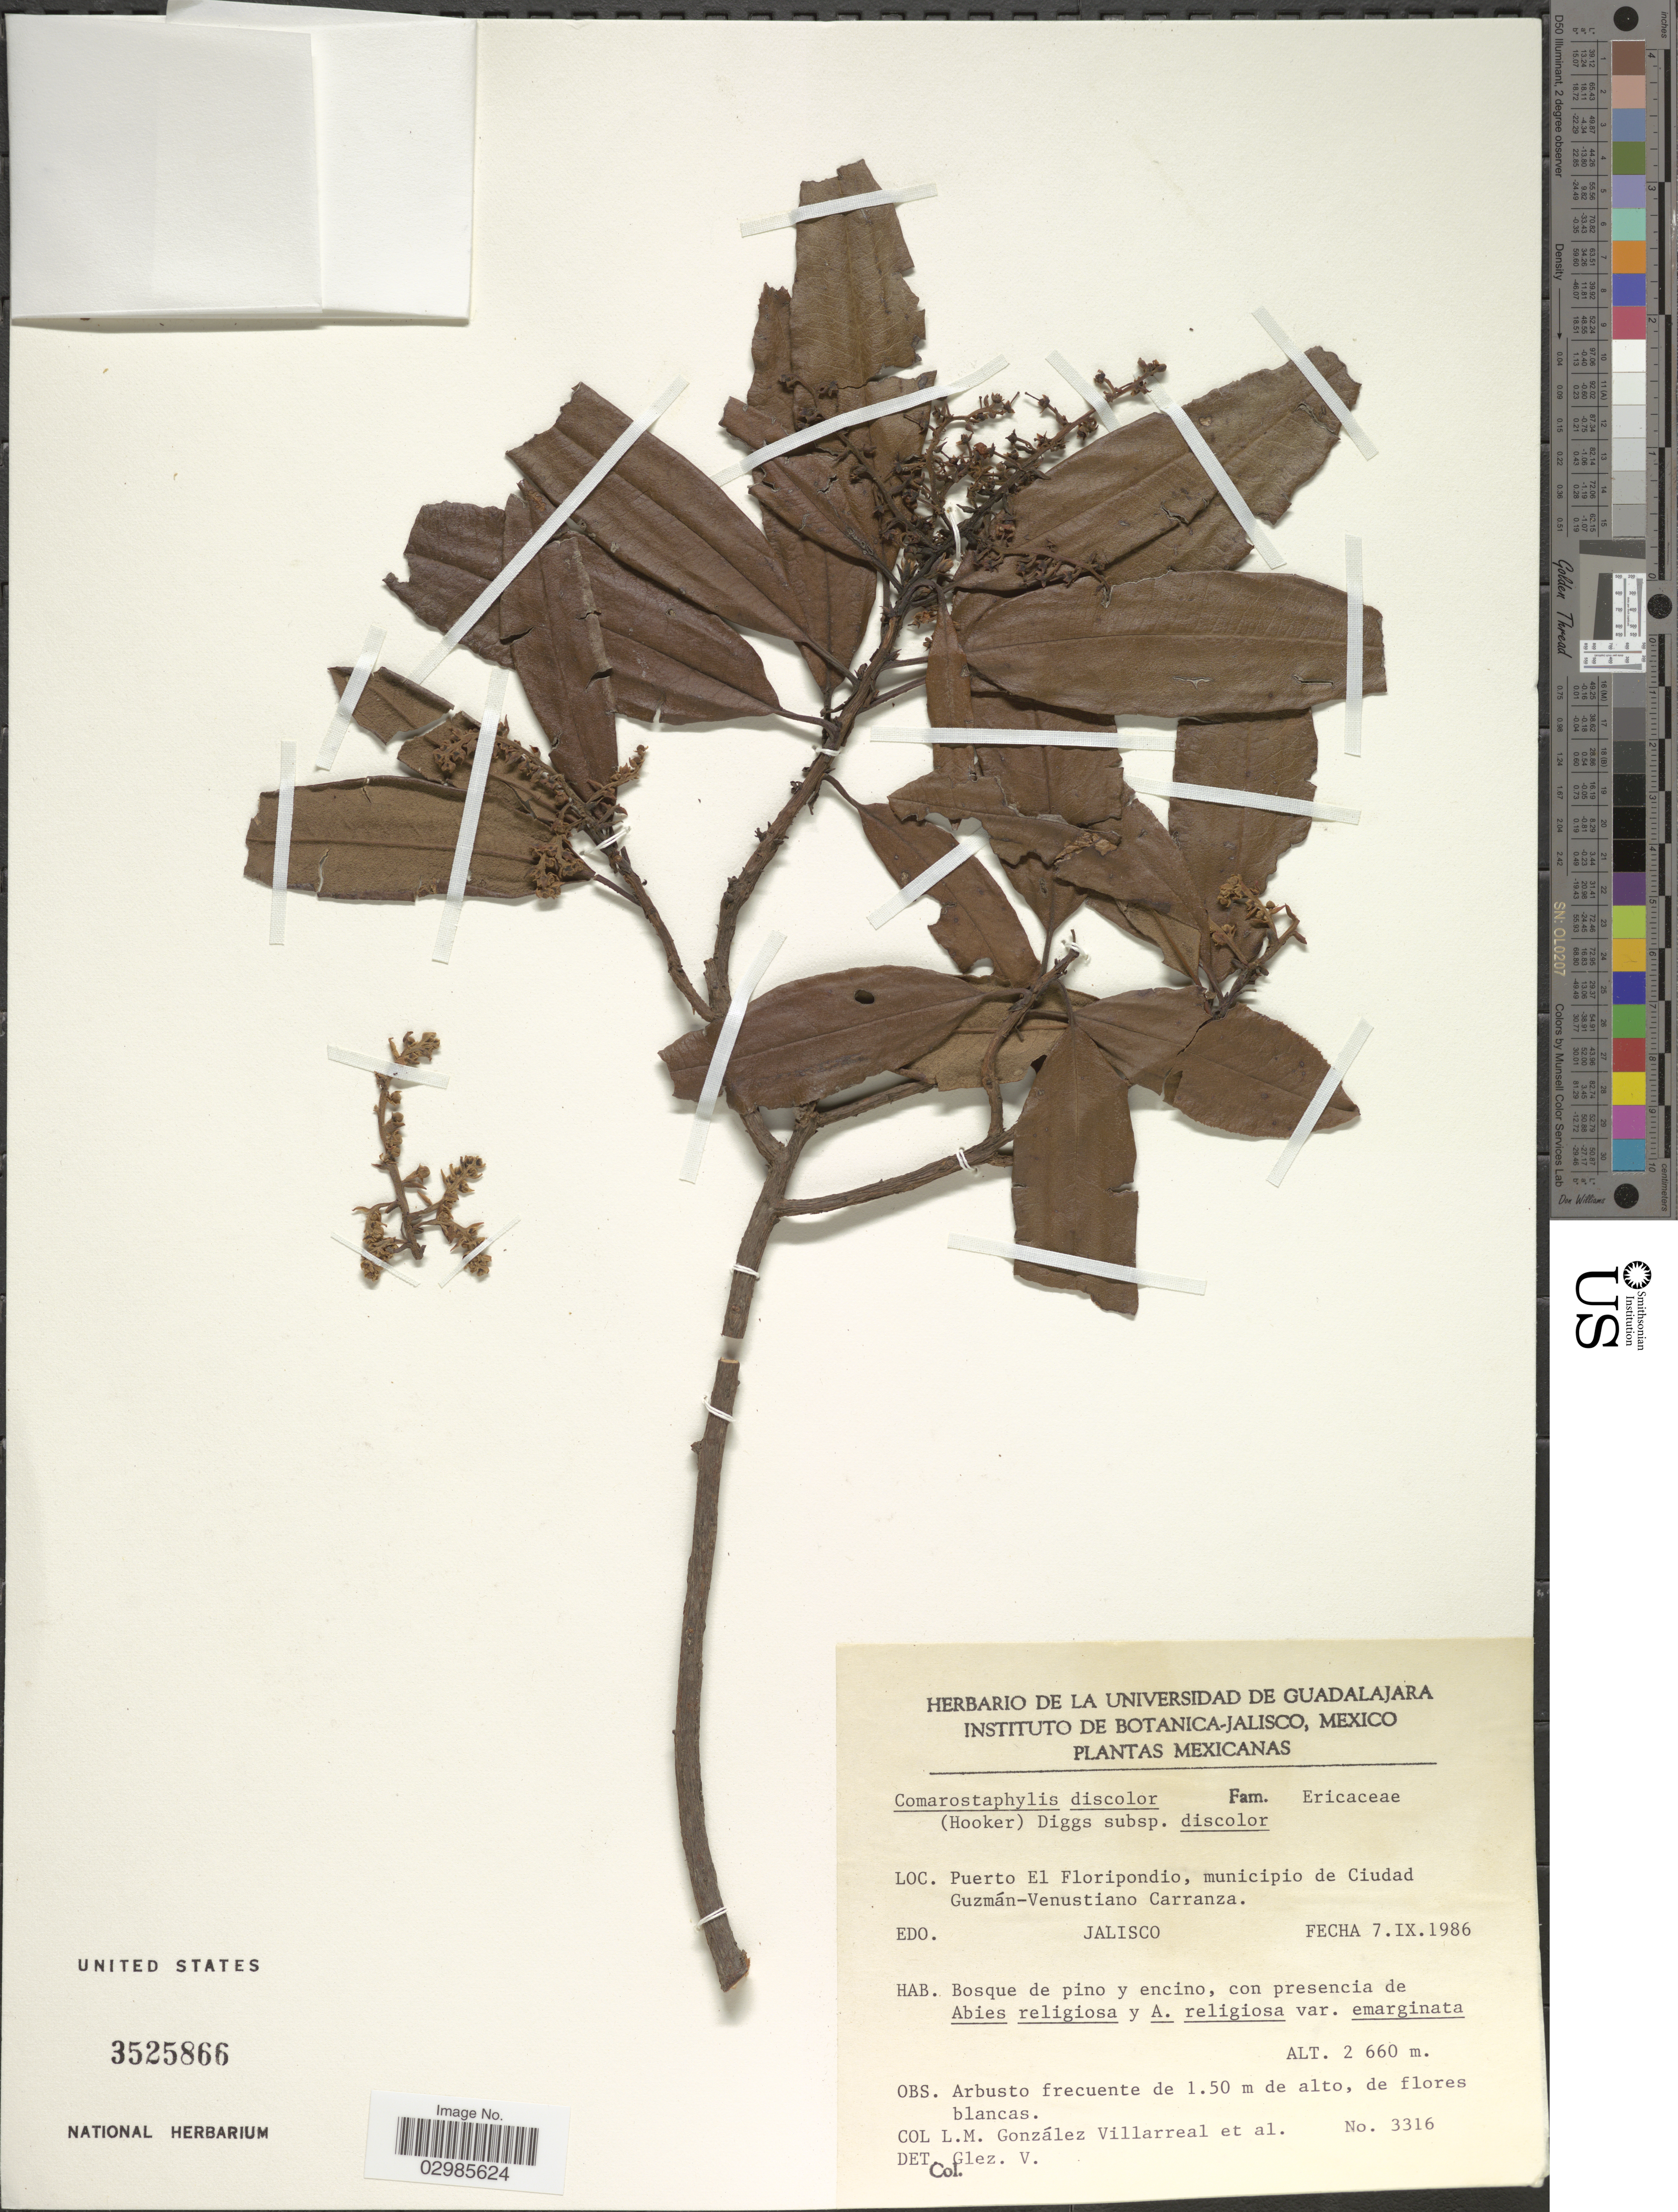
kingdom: Plantae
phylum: Tracheophyta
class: Magnoliopsida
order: Ericales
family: Ericaceae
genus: Comarostaphylis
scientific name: Comarostaphylis discolor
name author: (Hook.) Diggs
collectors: L. M. González & et al.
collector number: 3316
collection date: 1986-09-07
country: Mexico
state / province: Jalisco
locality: Puerto El Floripondio, municipio de Ciudad Guzmán-Venustiano Carranza.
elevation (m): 2660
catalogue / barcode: US 3525866